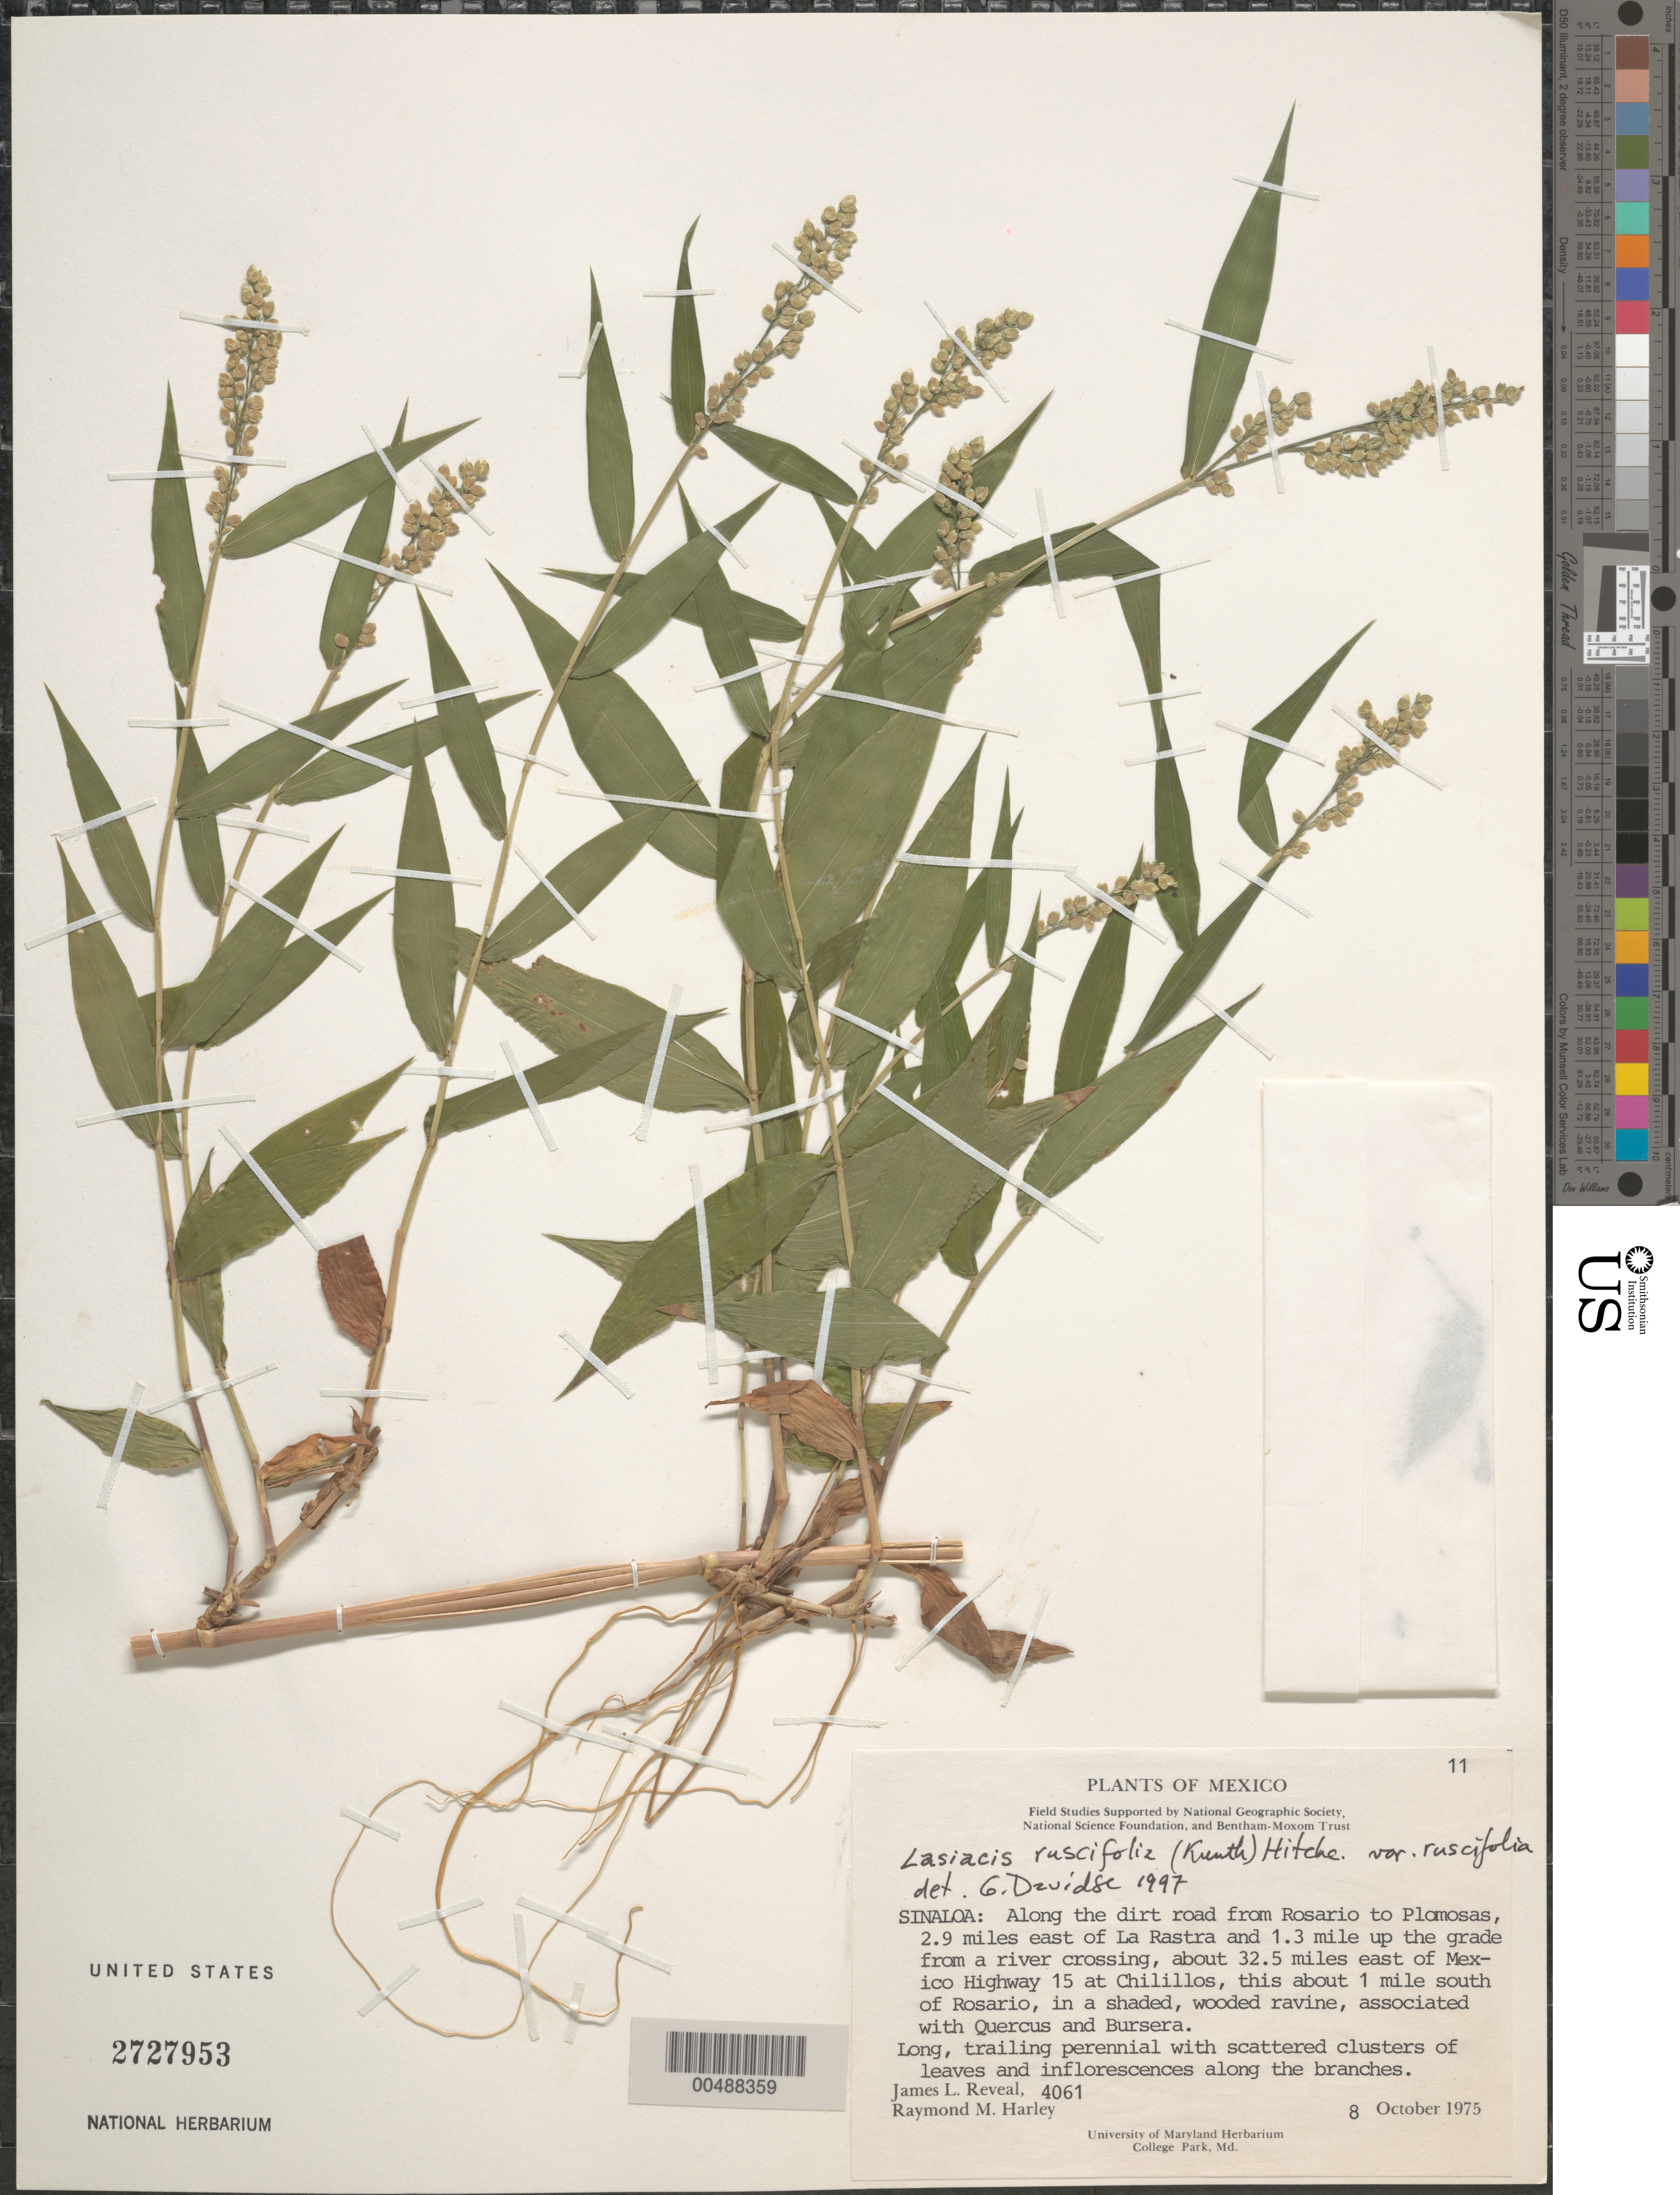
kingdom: Plantae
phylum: Tracheophyta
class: Liliopsida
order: Poales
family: Poaceae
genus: Lasiacis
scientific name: Lasiacis ruscifolia var. ruscifolia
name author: (Kunth) Hitchc.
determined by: Davidse, Gerrit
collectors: J. L. Reveal & R. M. Harley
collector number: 4061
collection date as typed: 8 Oct 1975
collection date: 1975-10-08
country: Mexico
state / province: Sinaloa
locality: Along the rd from Rosario to Plomosas, 2.9 mi E of La Rastra, ca 32.5 mi E of Mex Hwy 15 at Chilillos, this ca 1 mi S of Rosa...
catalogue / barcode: US 2727953